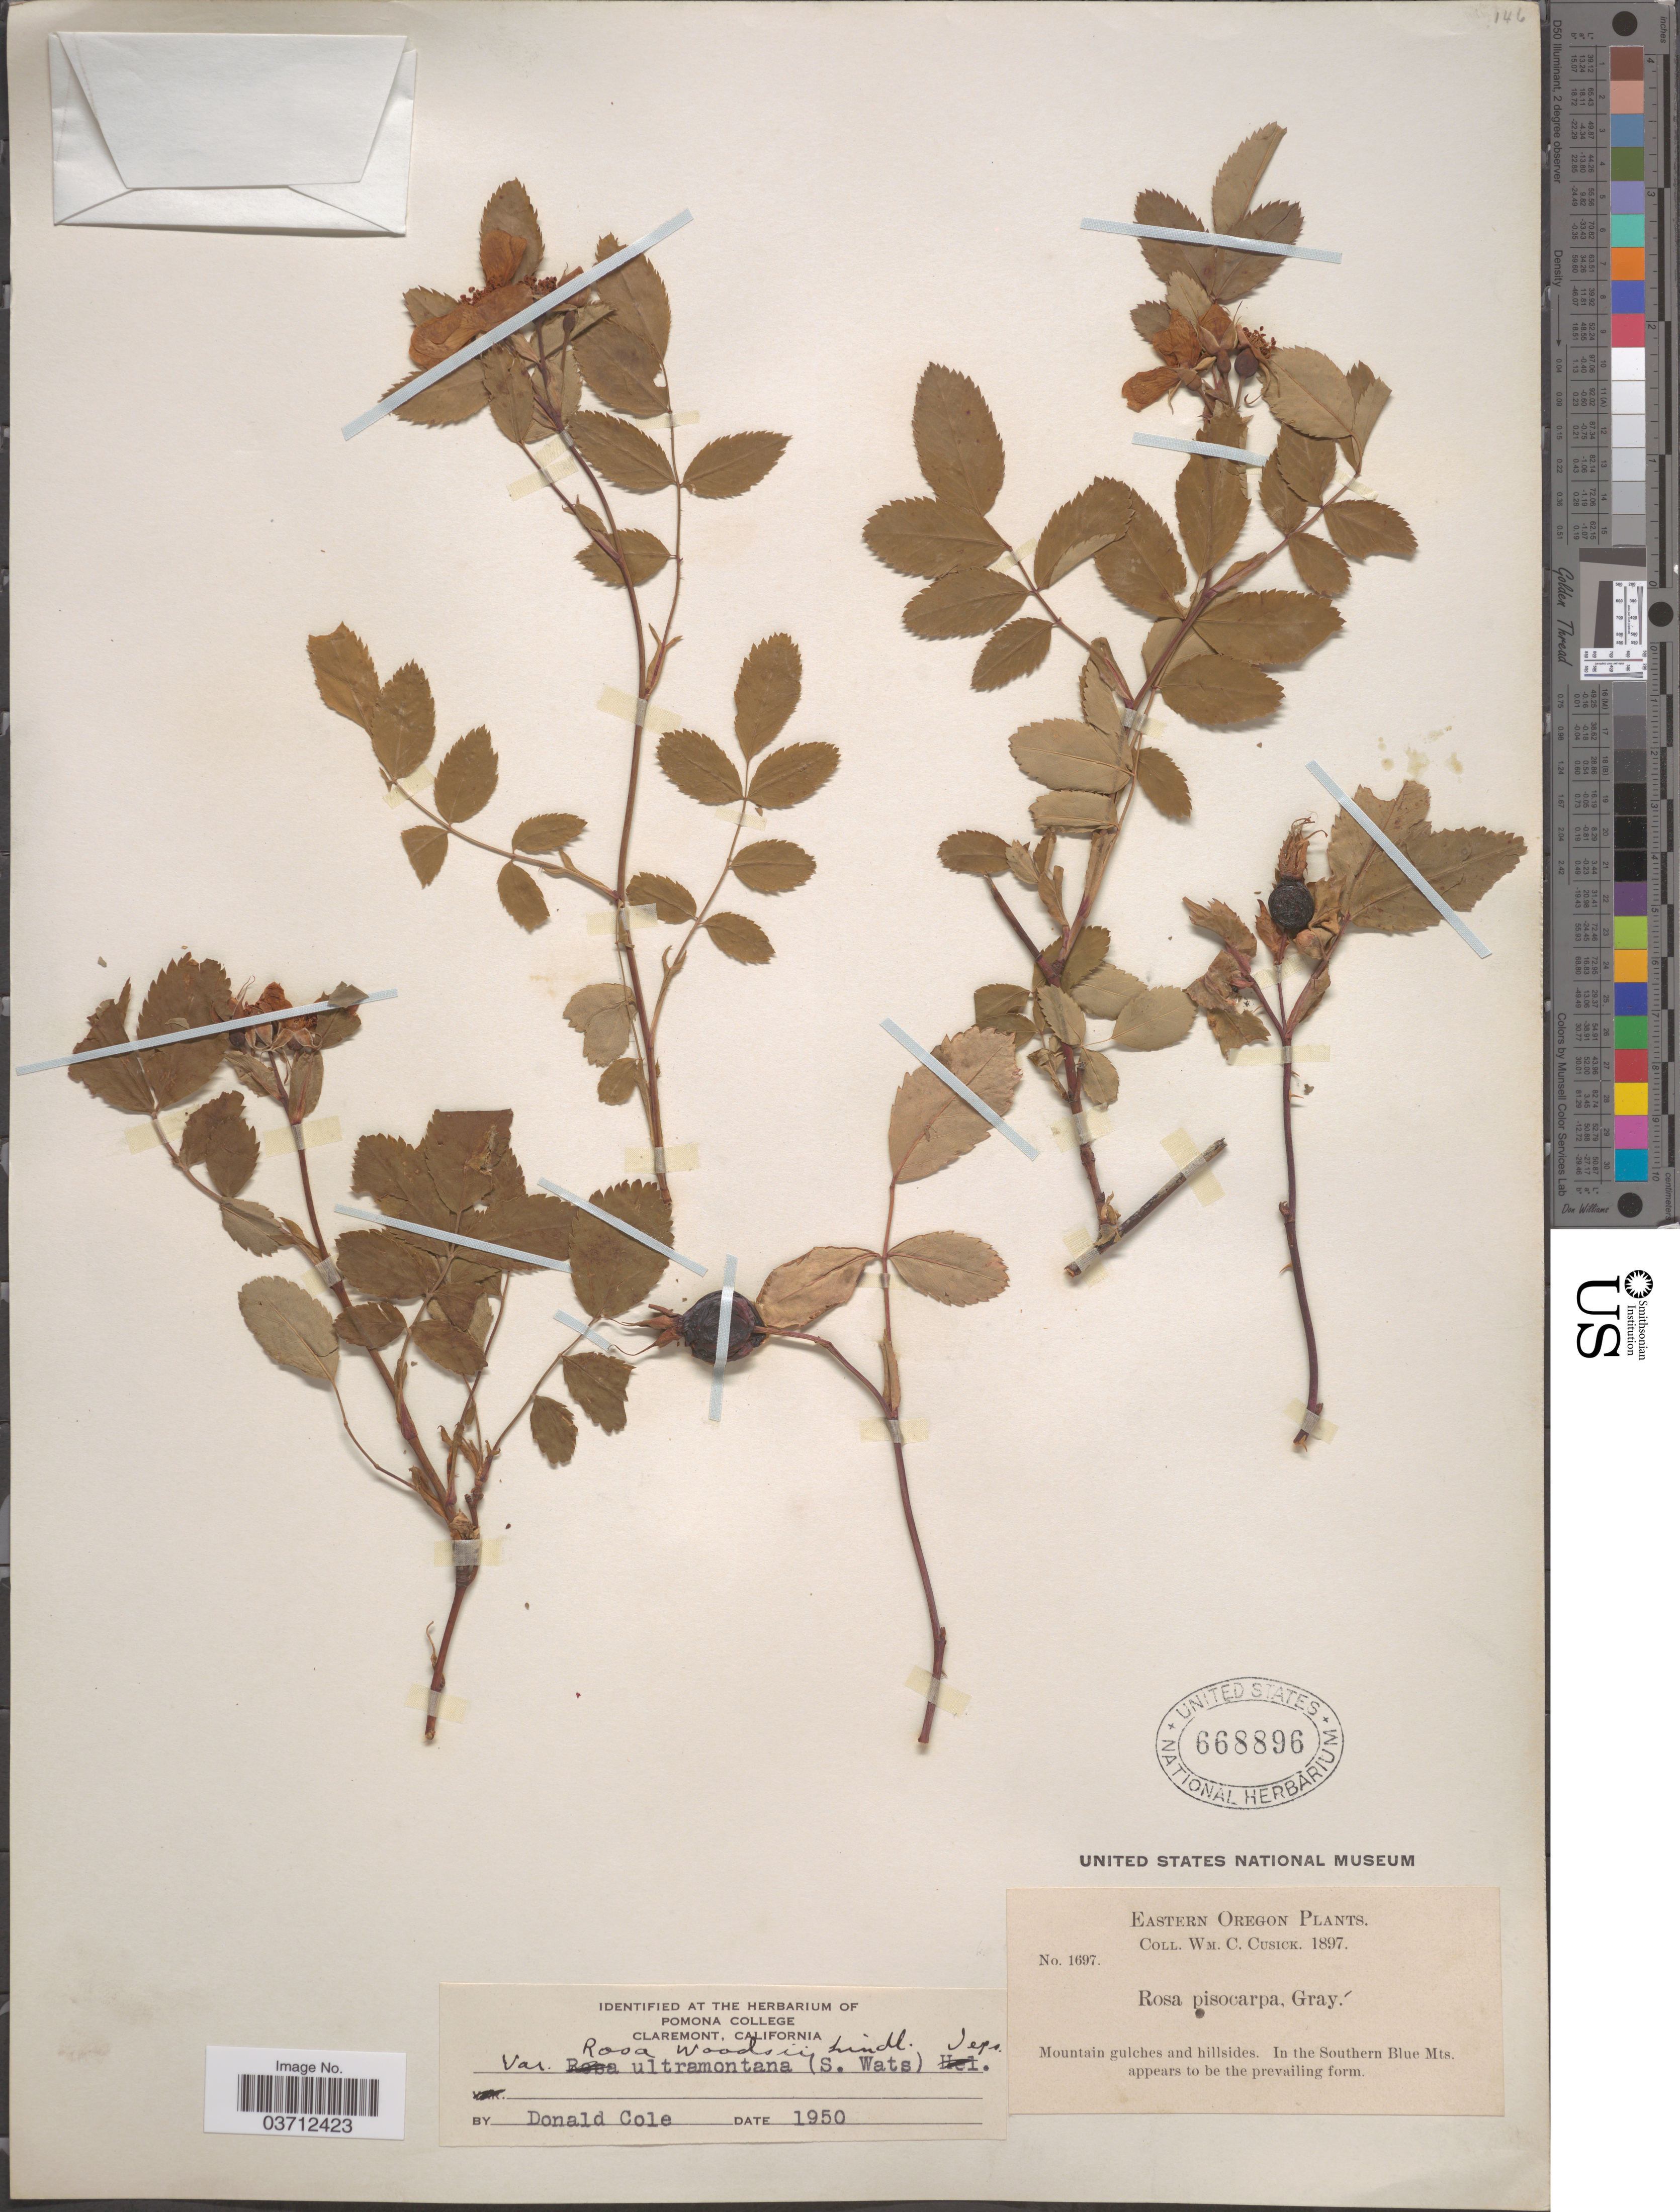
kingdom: Plantae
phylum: Tracheophyta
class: Magnoliopsida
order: Rosales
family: Rosaceae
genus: Rosa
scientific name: Rosa woodsii var. ultramontana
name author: Lindl.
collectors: W. C. Cusick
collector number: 1697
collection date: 1897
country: United States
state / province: Oregon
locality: Eastern Oregon. Mountain gulches and hillsides. In the Southern Blue Mts. appears to be the prevailing form.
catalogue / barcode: US 668896